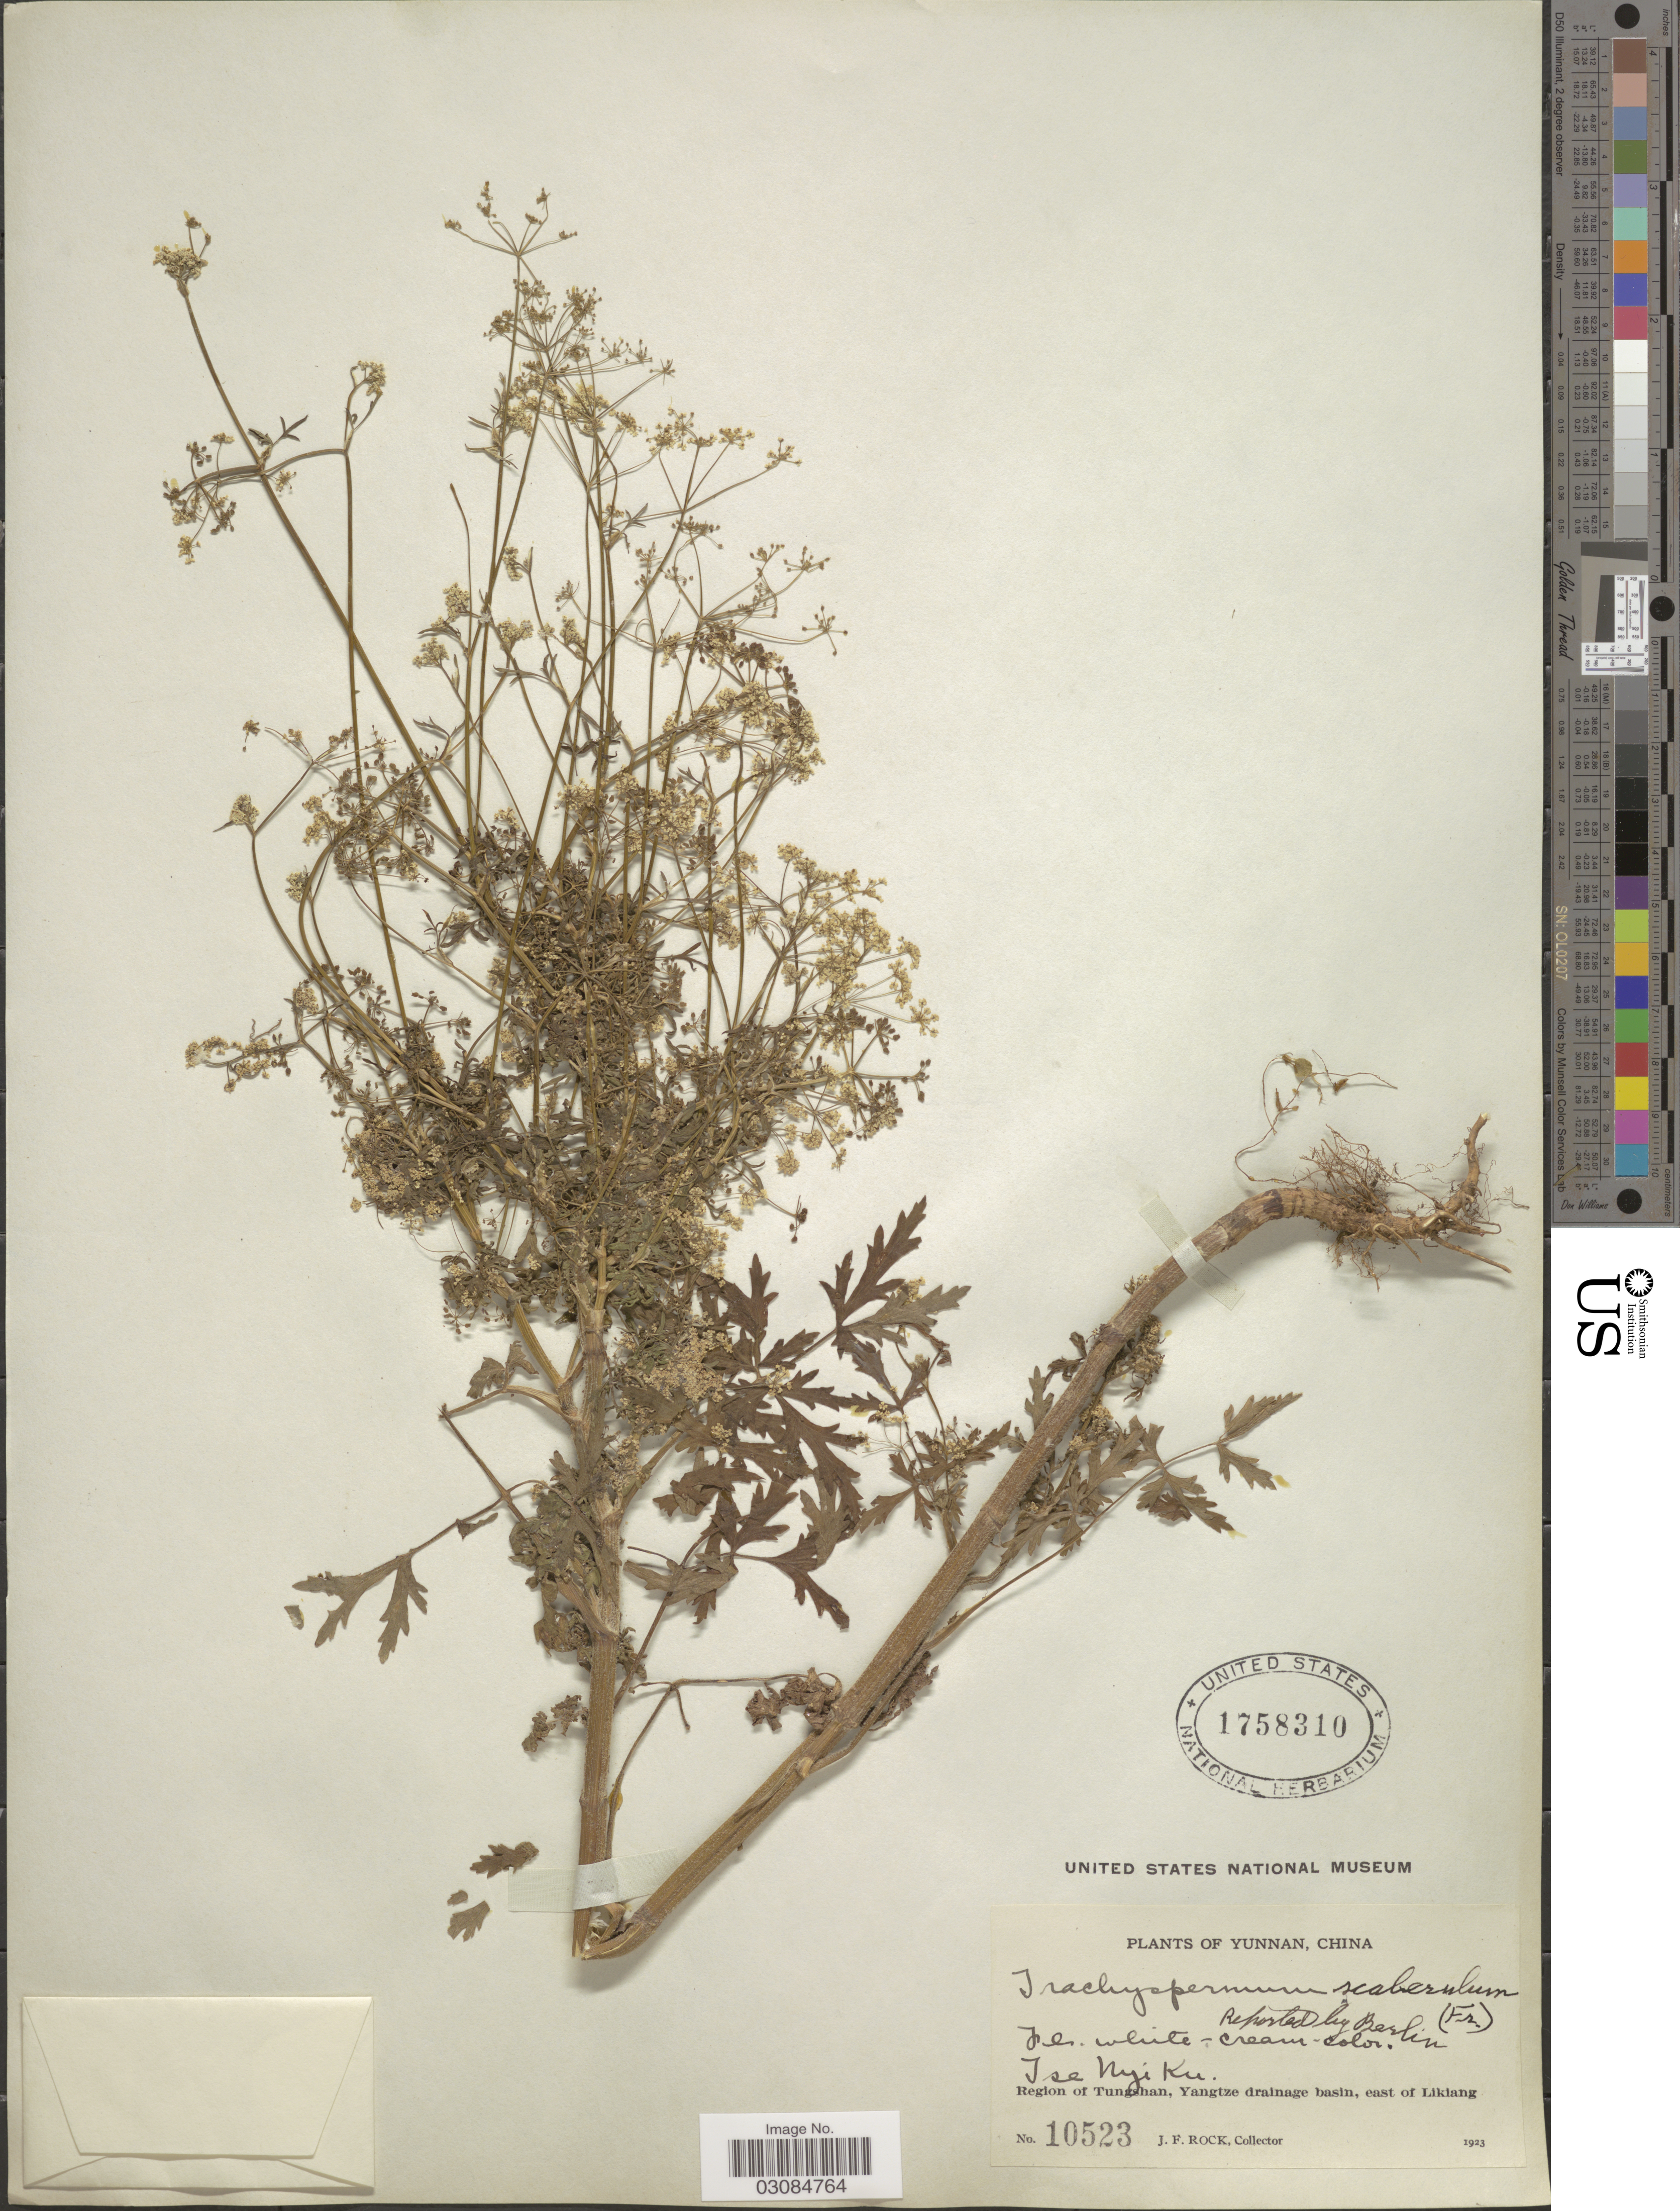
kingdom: Plantae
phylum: Tracheophyta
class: Magnoliopsida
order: Apiales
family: Apiaceae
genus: Trachyspermum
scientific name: Trachyspermum scaberulum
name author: (Franch.) H. Wolff ex Hand.-Mazz.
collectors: J. Rock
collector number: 10523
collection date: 1923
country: China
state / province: Yunnan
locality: Tse Nyi Ku. Region of Tungshan, Yangtze drainage basin, east of Likiang.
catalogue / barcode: US 1758310